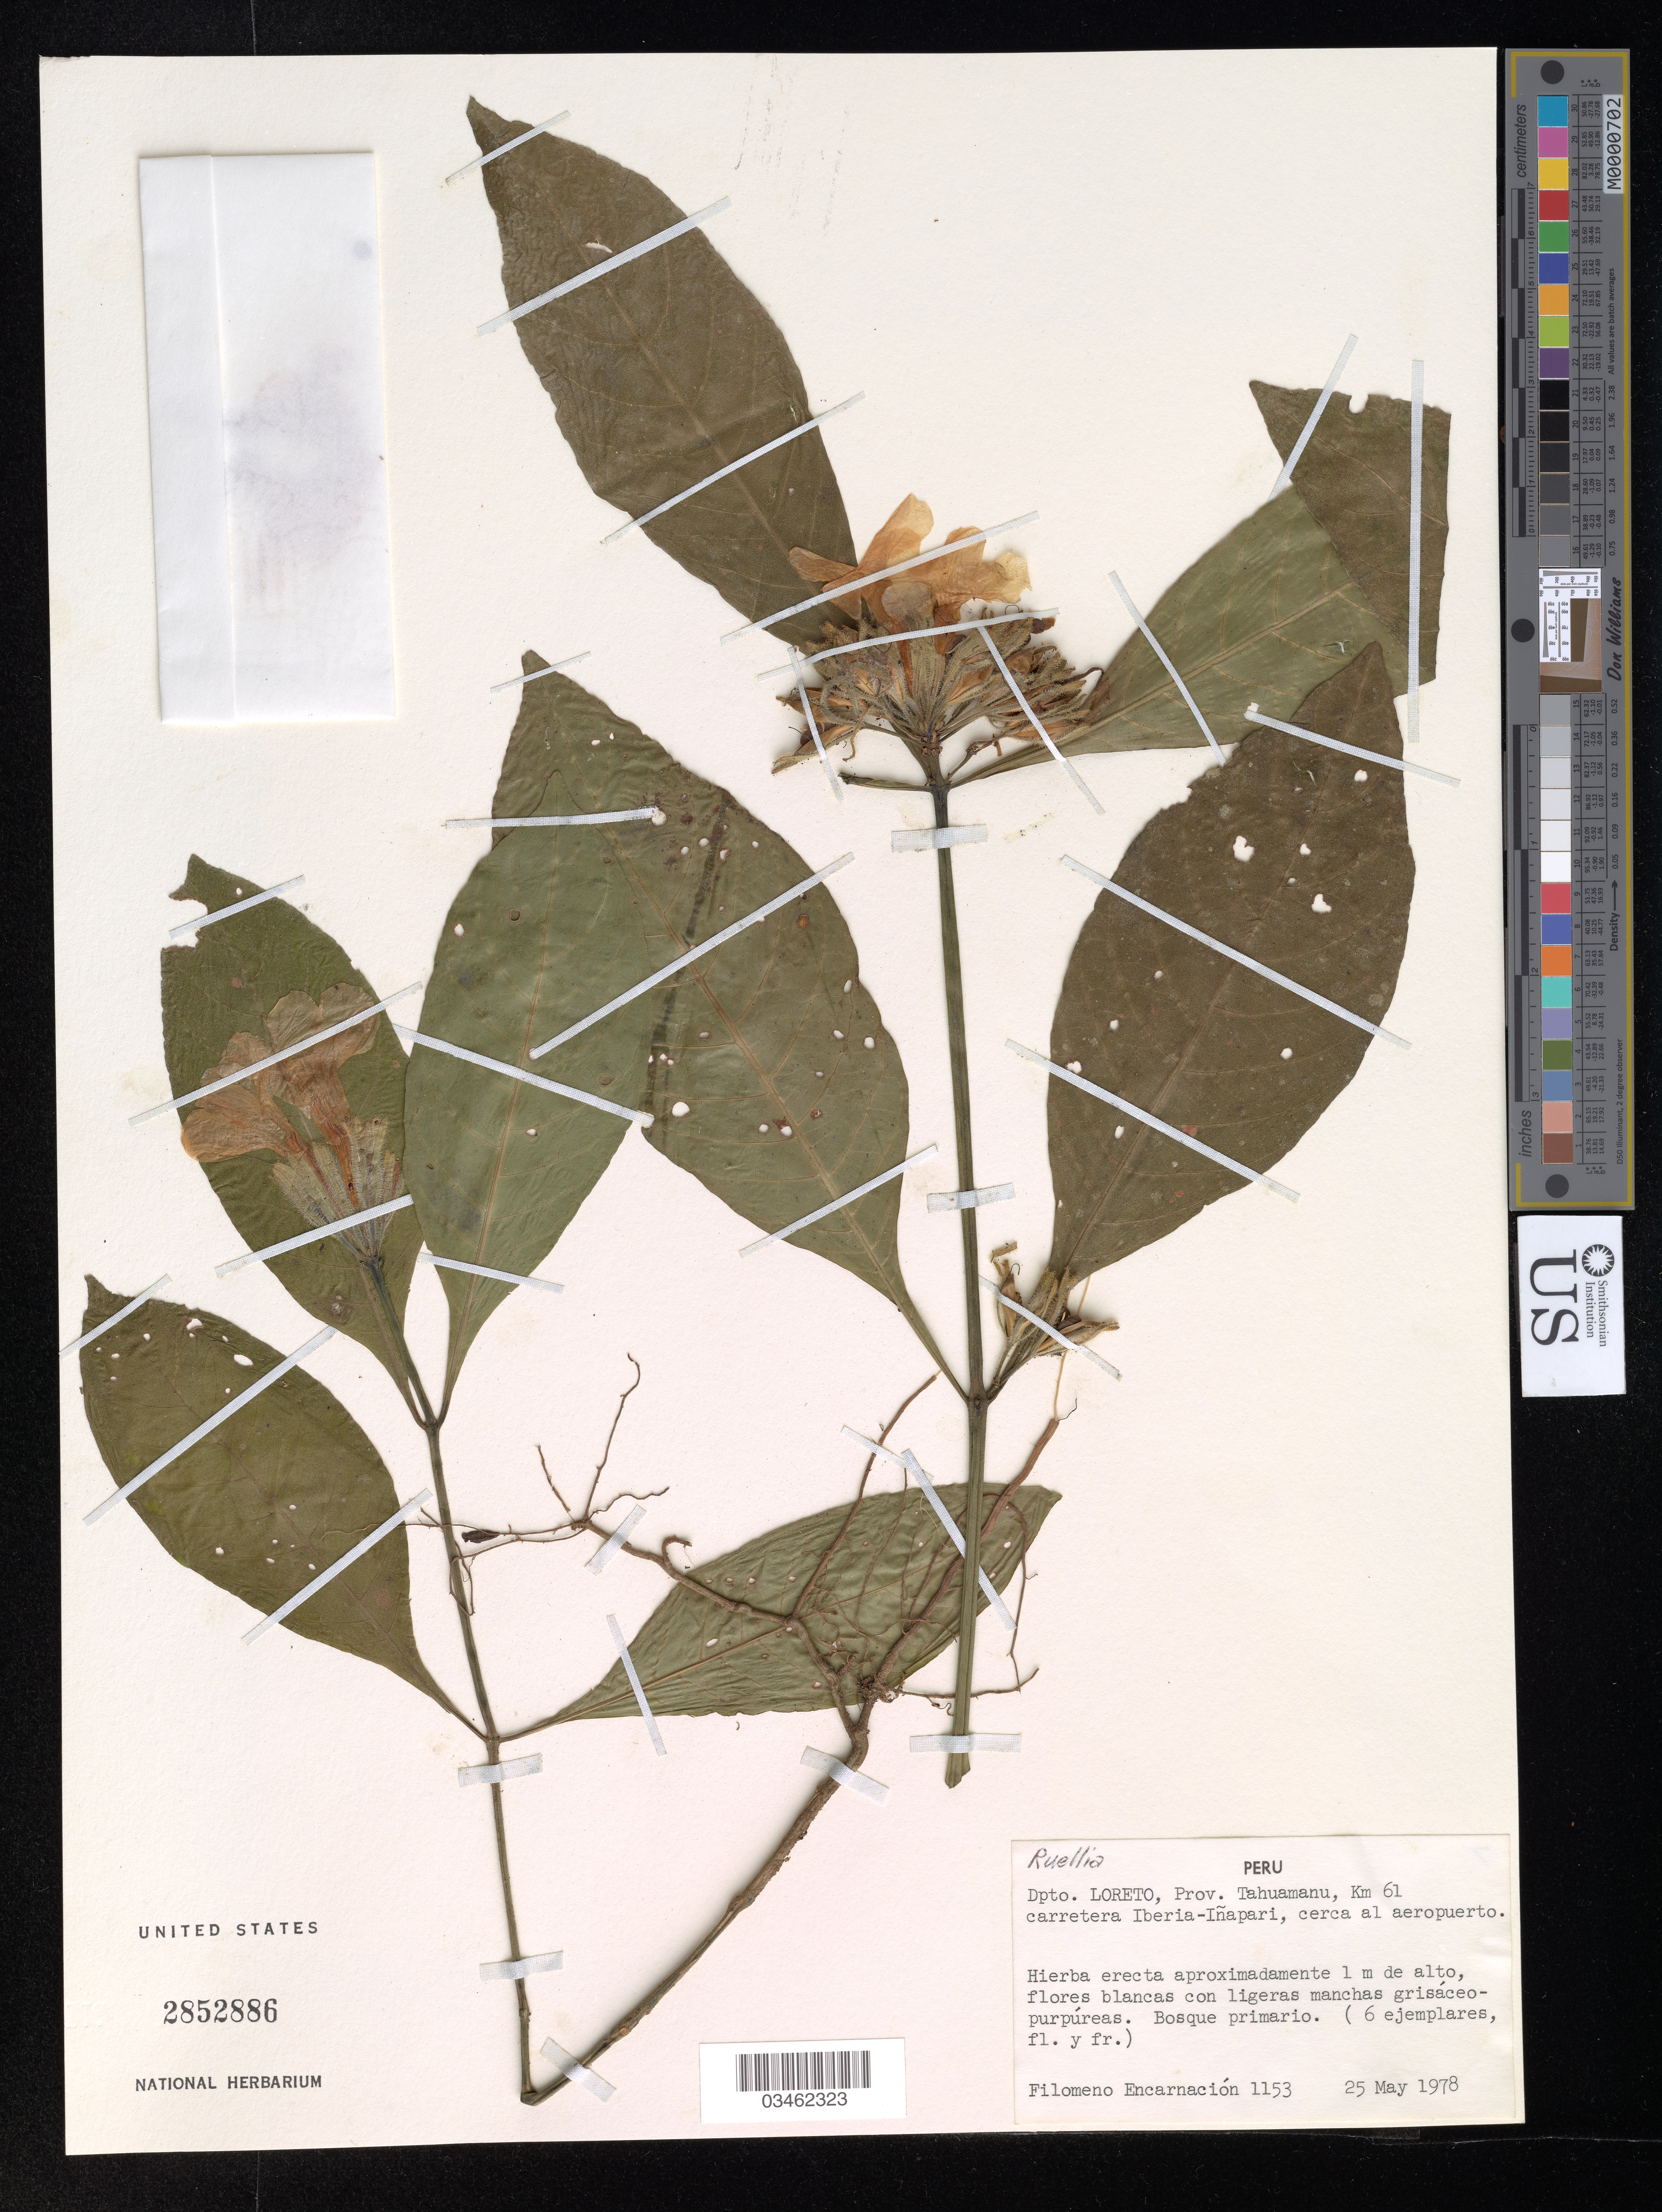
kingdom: Plantae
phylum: Tracheophyta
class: Magnoliopsida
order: Lamiales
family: Acanthaceae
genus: Ruellia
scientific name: Ruellia sp.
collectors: F. Encarnación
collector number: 1153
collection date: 1978-05-25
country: Peru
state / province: Loreto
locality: Dpto. Loreto, Prov. Tahuamanu, Km 61 carretera Iberia-Iñapari, cerca al aeropuerto.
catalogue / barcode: US 2852886